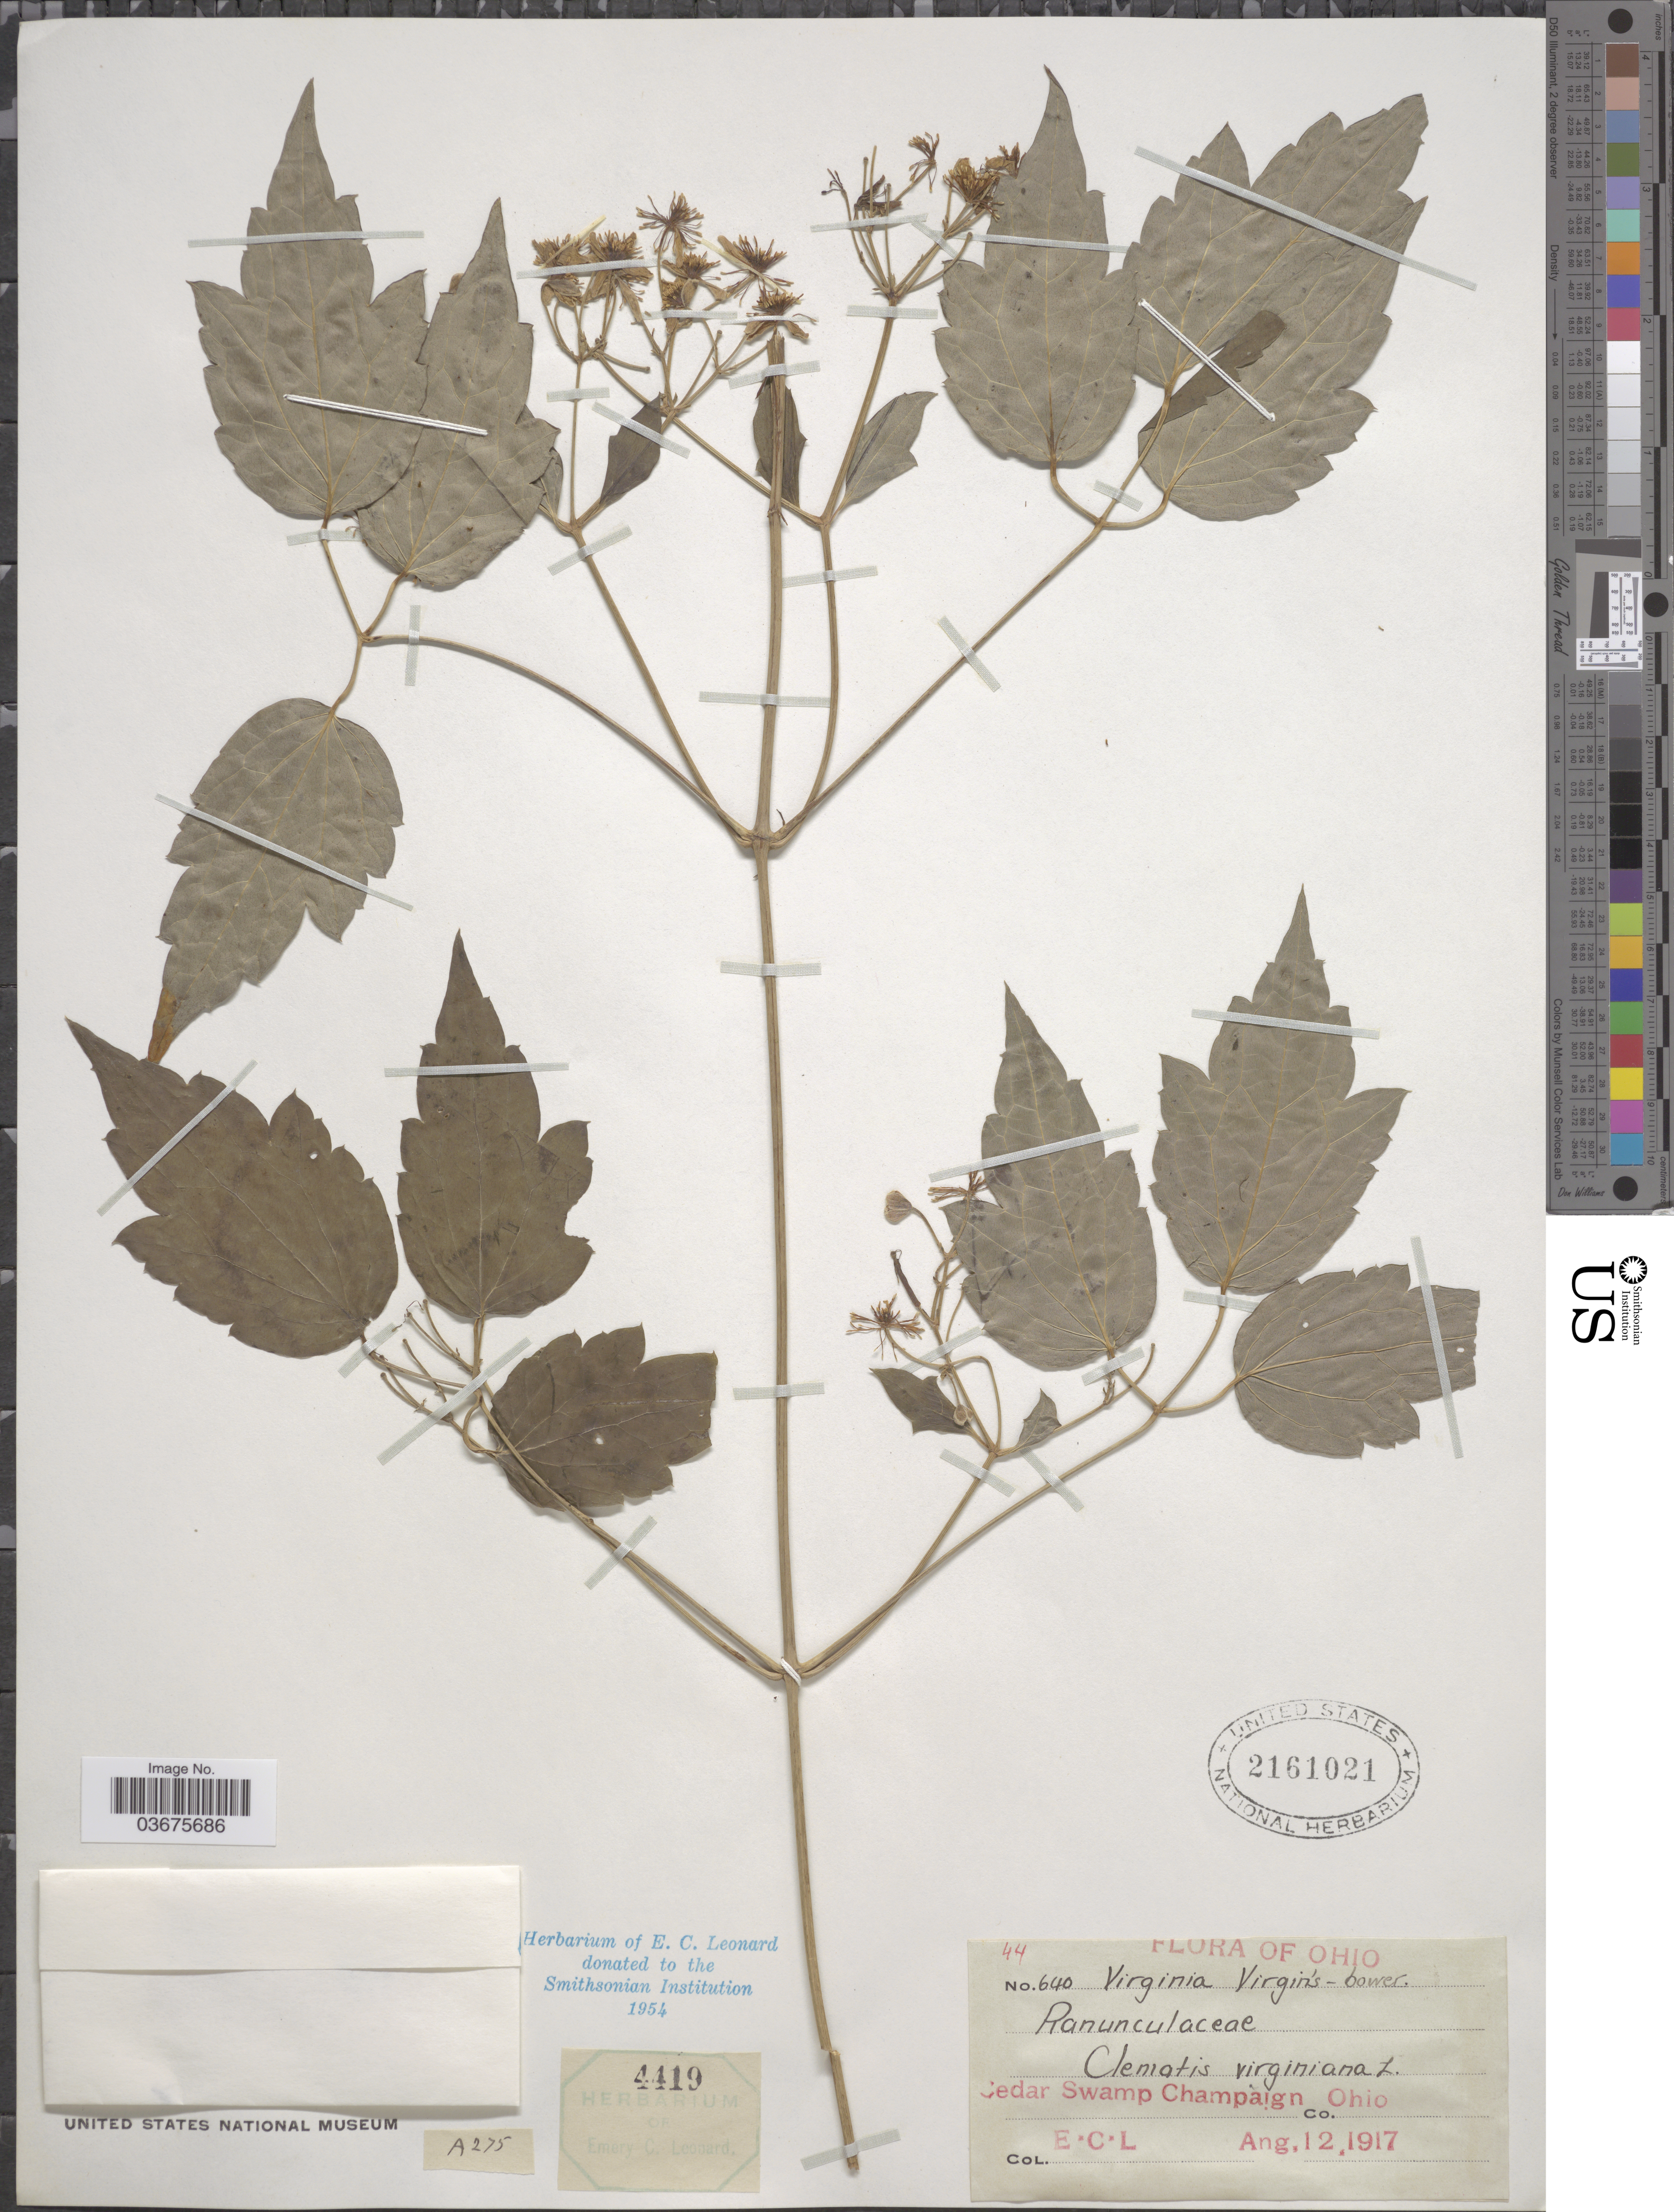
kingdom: Plantae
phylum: Tracheophyta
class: Magnoliopsida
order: Ranunculales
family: Ranunculaceae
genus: Clematis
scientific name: Clematis virginiana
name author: L.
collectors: E. C. Leonard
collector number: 640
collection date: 1917-08-12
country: United States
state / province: Ohio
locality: Cedar Swamp Champaign Co.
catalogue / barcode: US 2161021